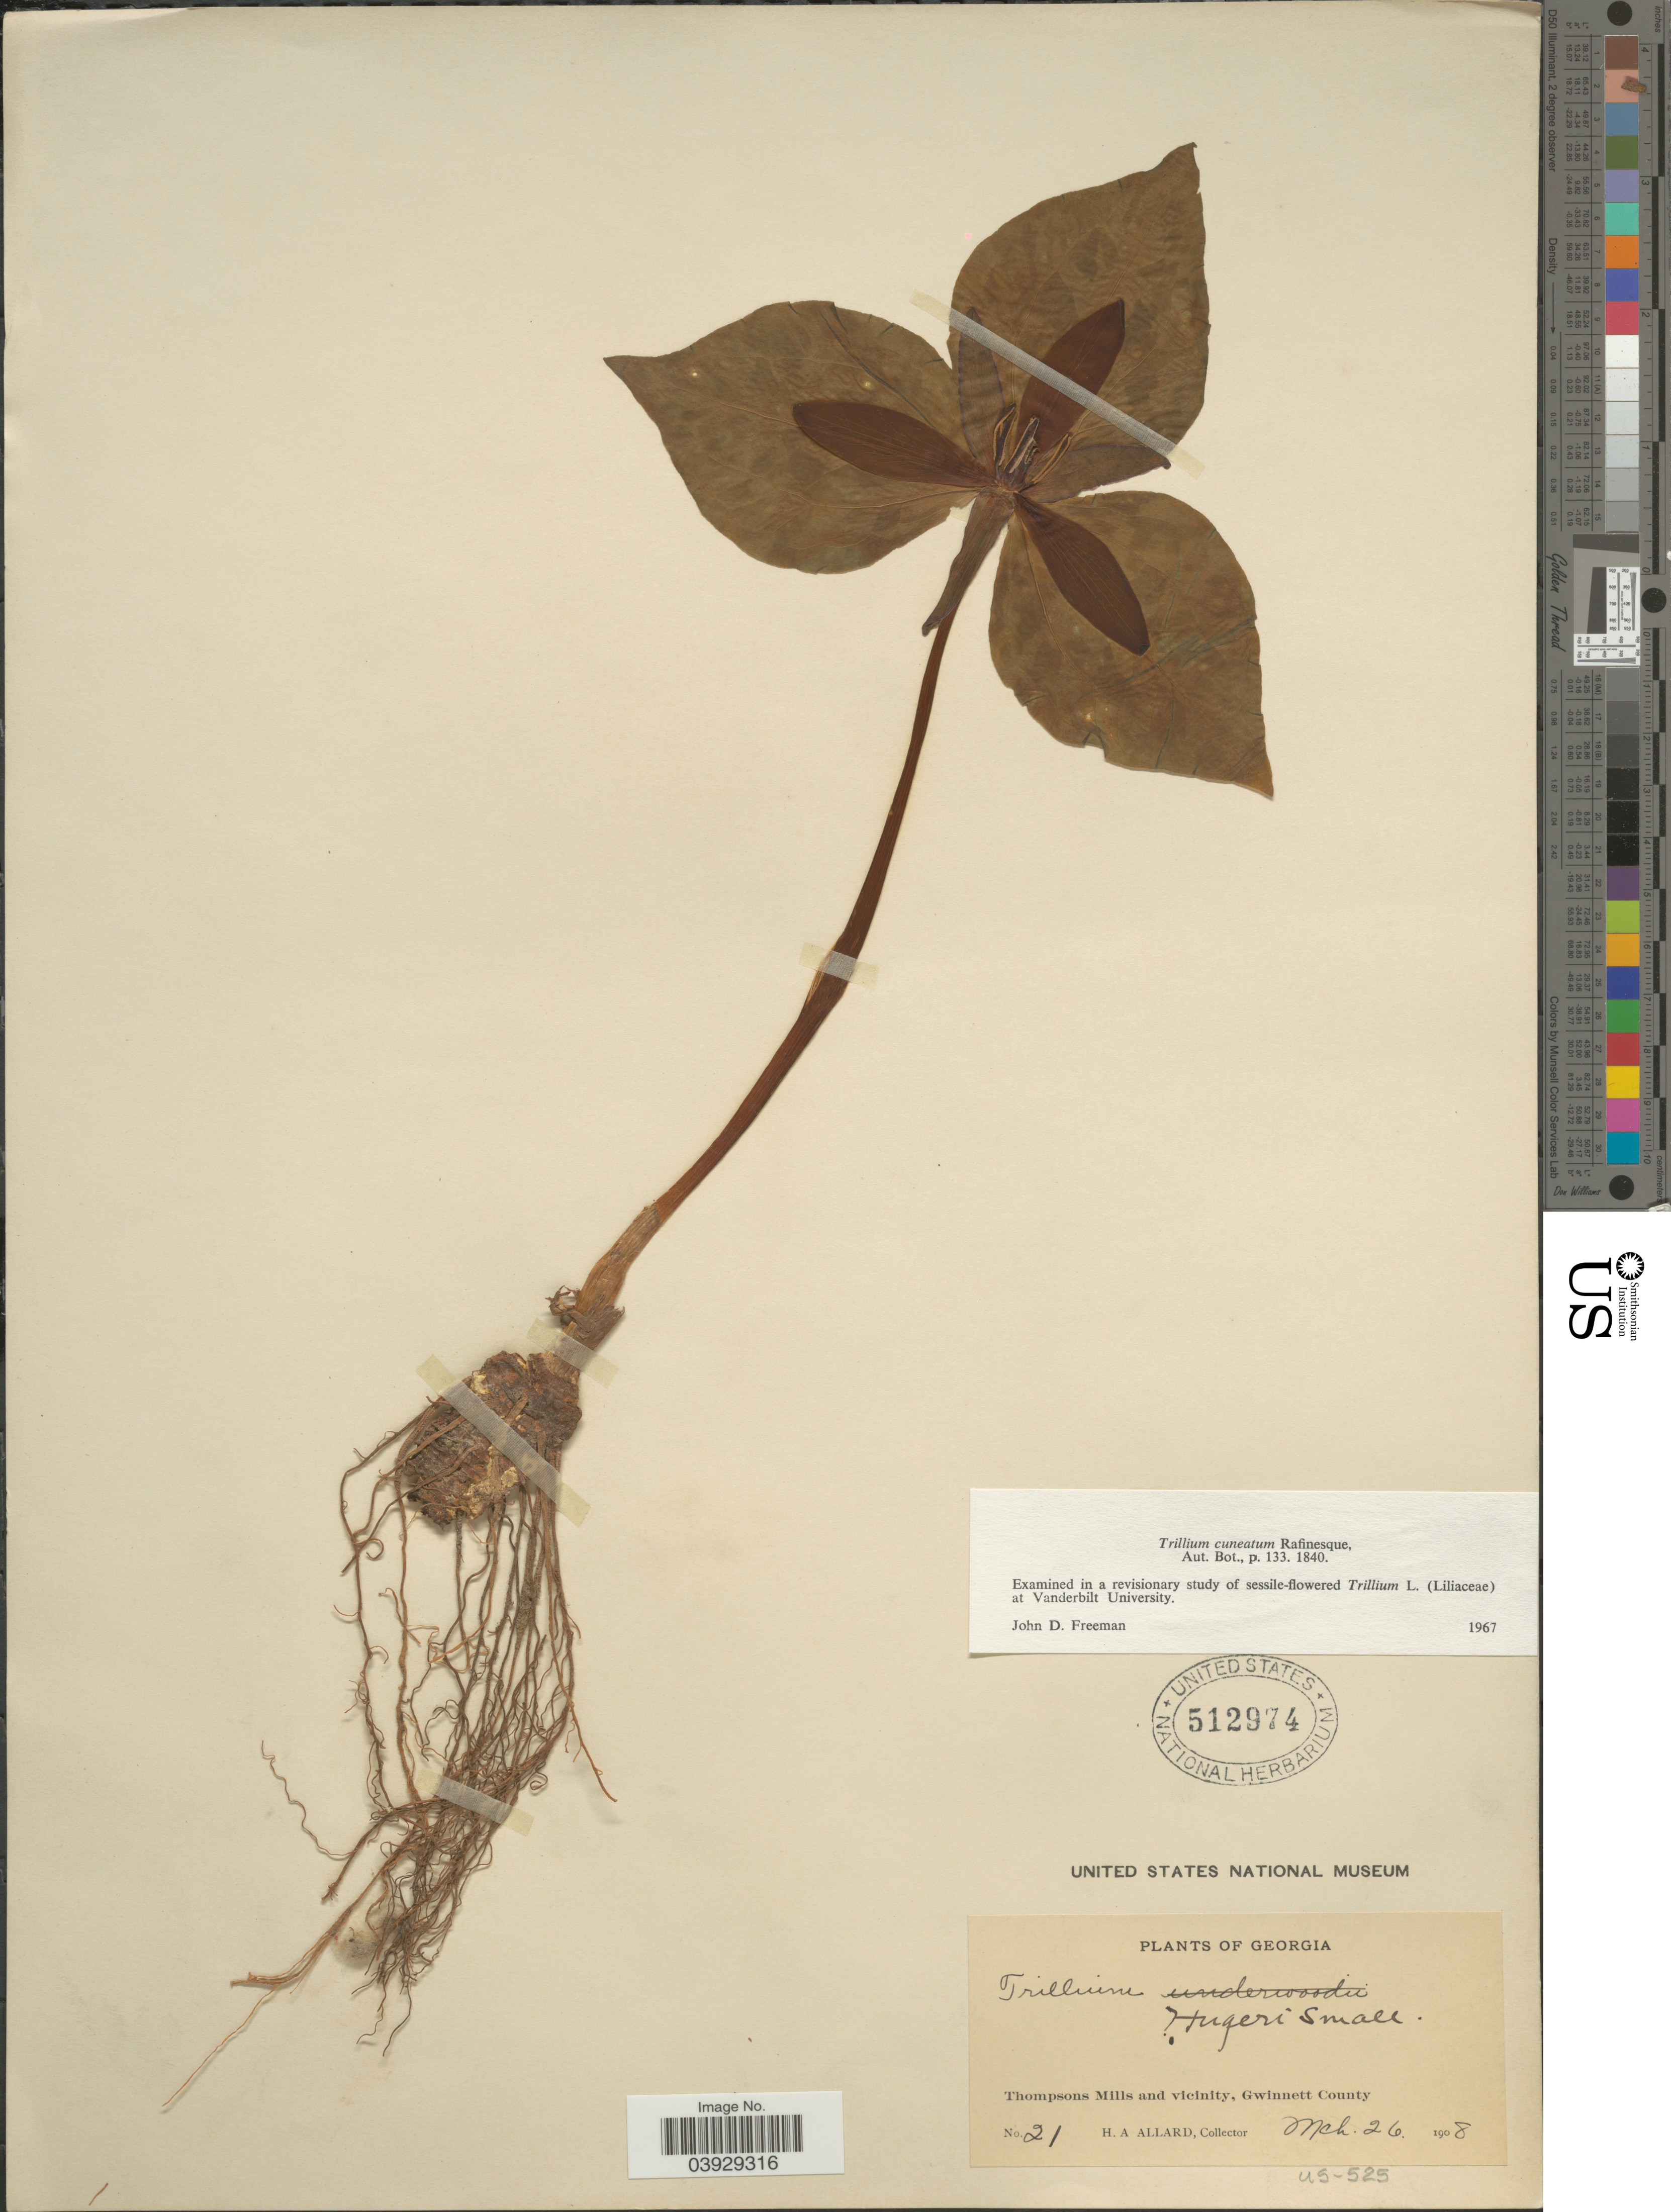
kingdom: Plantae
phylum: Tracheophyta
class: Liliopsida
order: Liliales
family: Melanthiaceae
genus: Trillium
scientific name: Trillium cuneatum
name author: Raf.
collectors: H. A. Allard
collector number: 21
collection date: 1908-03-26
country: United States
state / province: Georgia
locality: Thompsons Mills and vicinity, Gwinnett County.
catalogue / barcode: US 512974